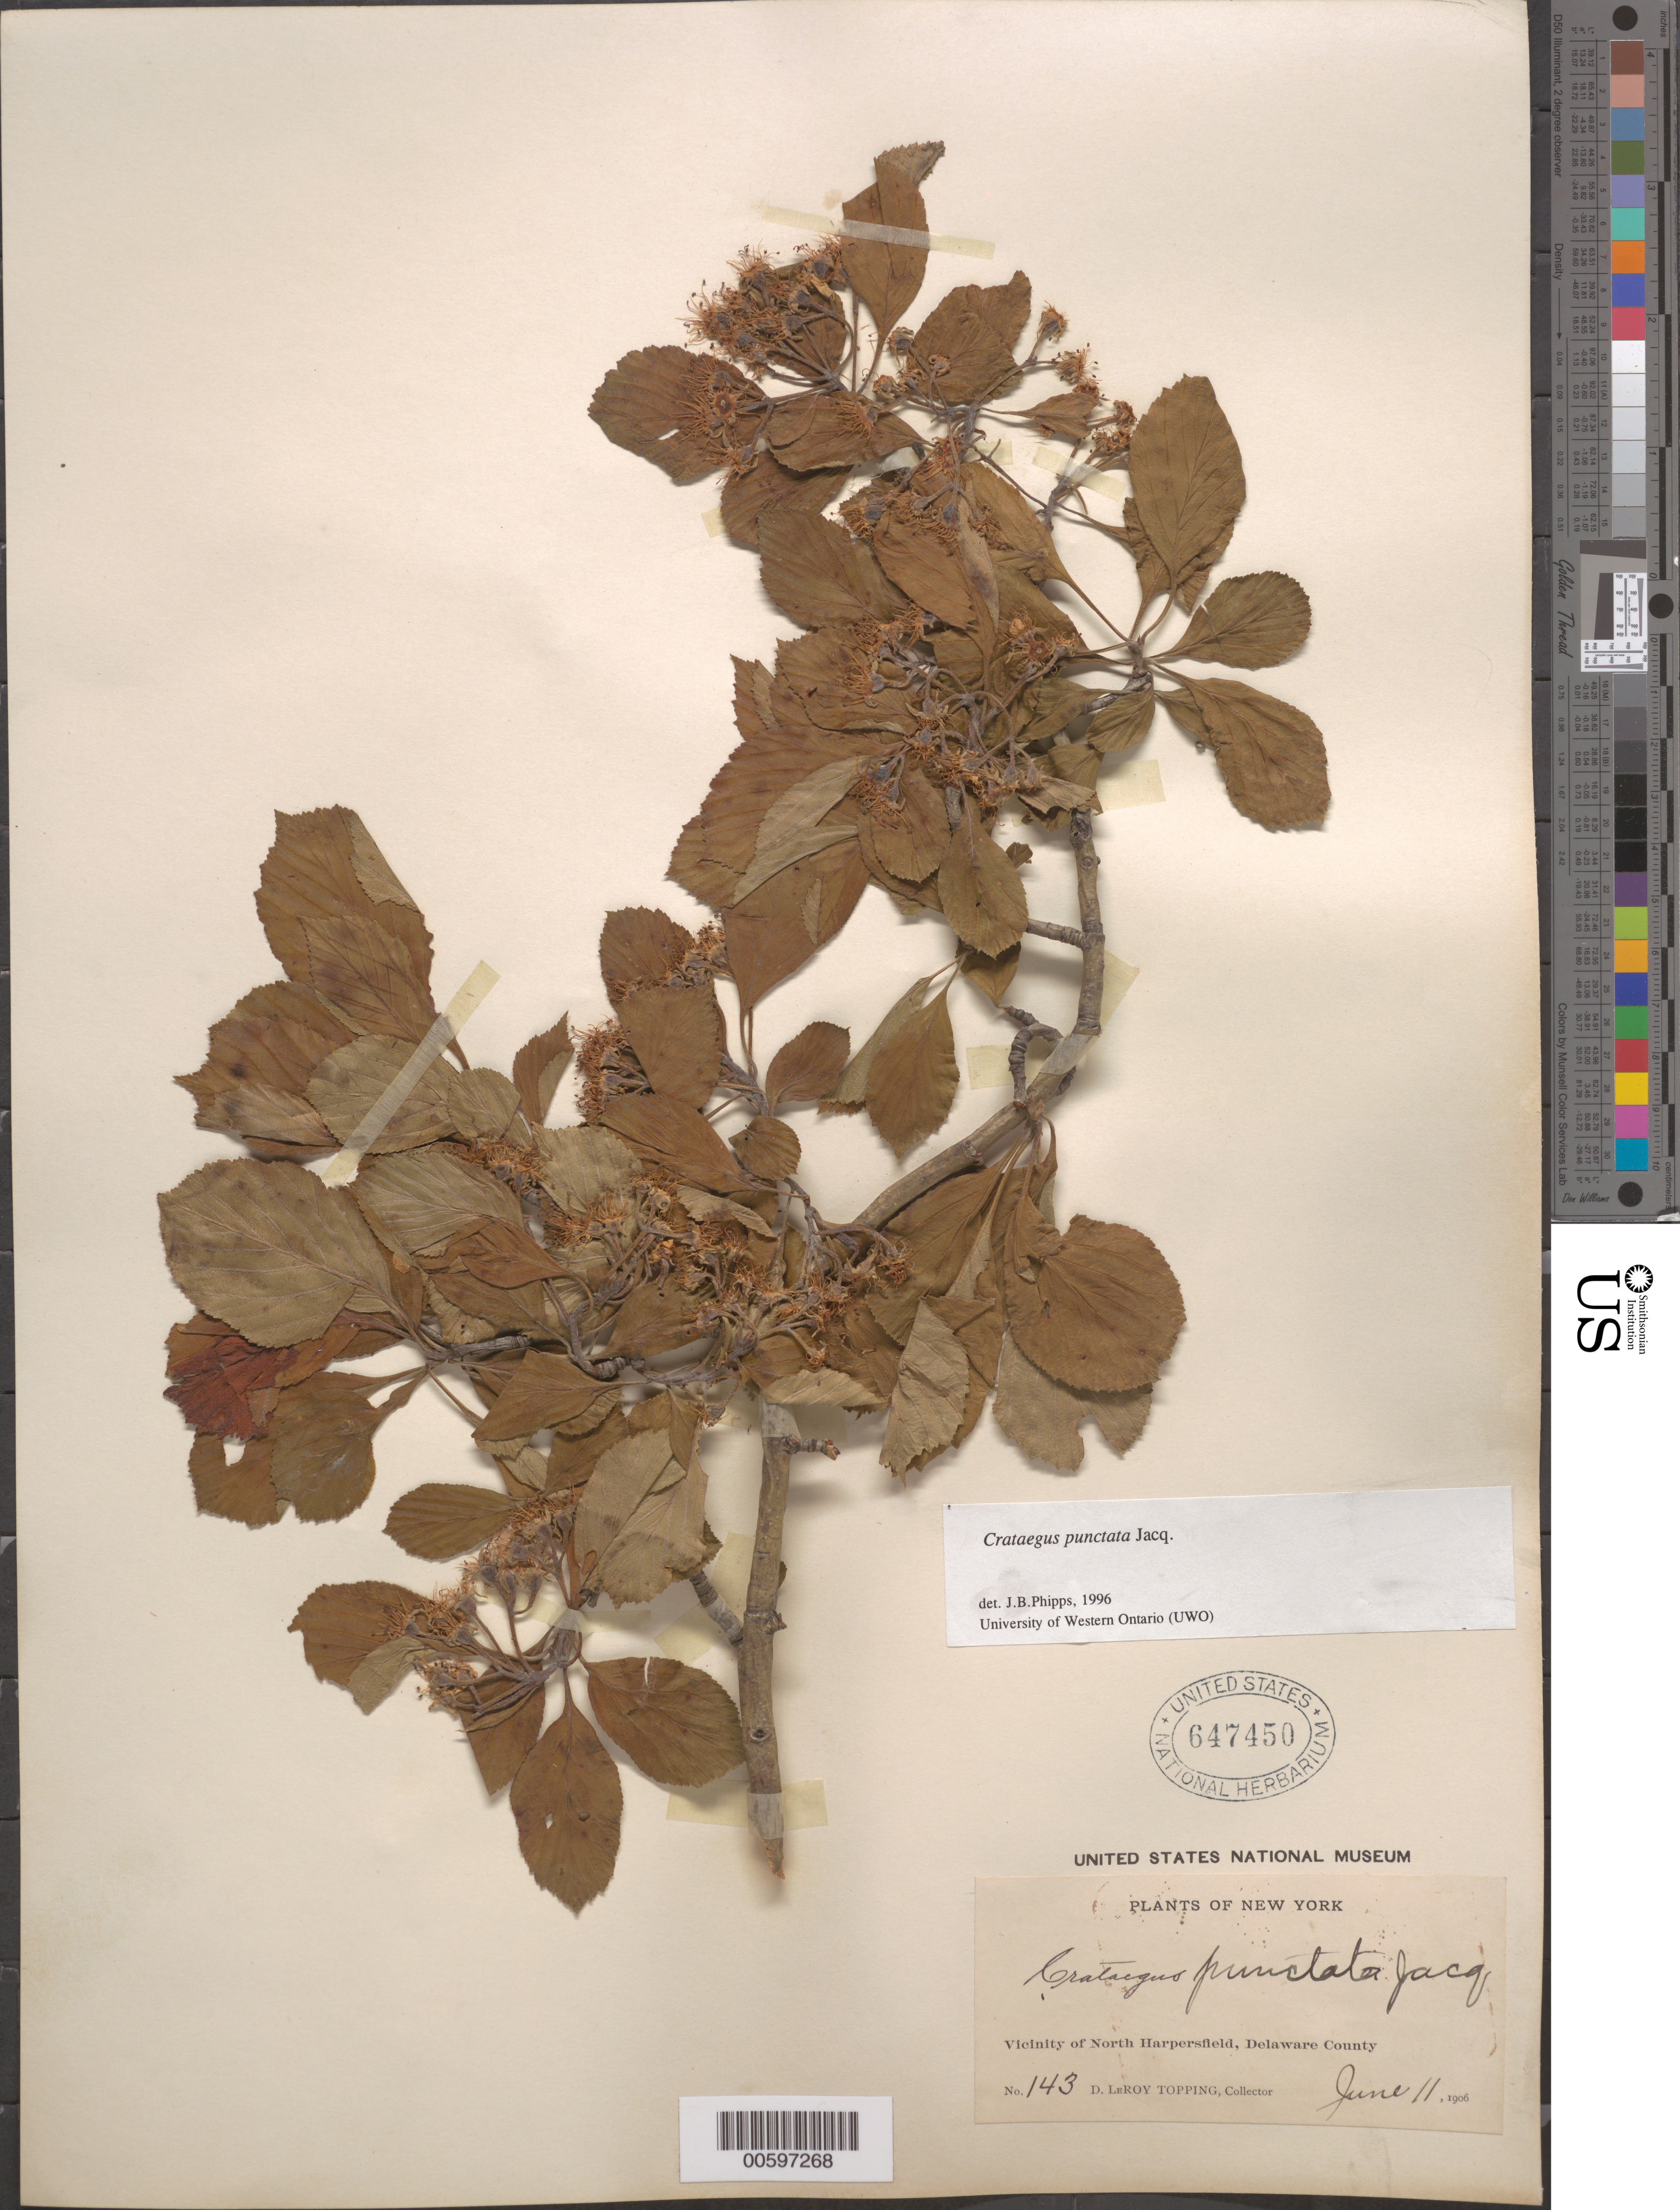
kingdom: Plantae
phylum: Tracheophyta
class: Magnoliopsida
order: Rosales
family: Rosaceae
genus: Crataegus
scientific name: Crataegus punctata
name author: Jacq.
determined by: Phipps, James B., (UWO), University of Western Ontario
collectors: D. L. Topping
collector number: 143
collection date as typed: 11 Jun 1906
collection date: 1906-06-11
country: United States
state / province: New York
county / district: Delaware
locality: Vicinity of North Harpersfield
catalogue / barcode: US 647450